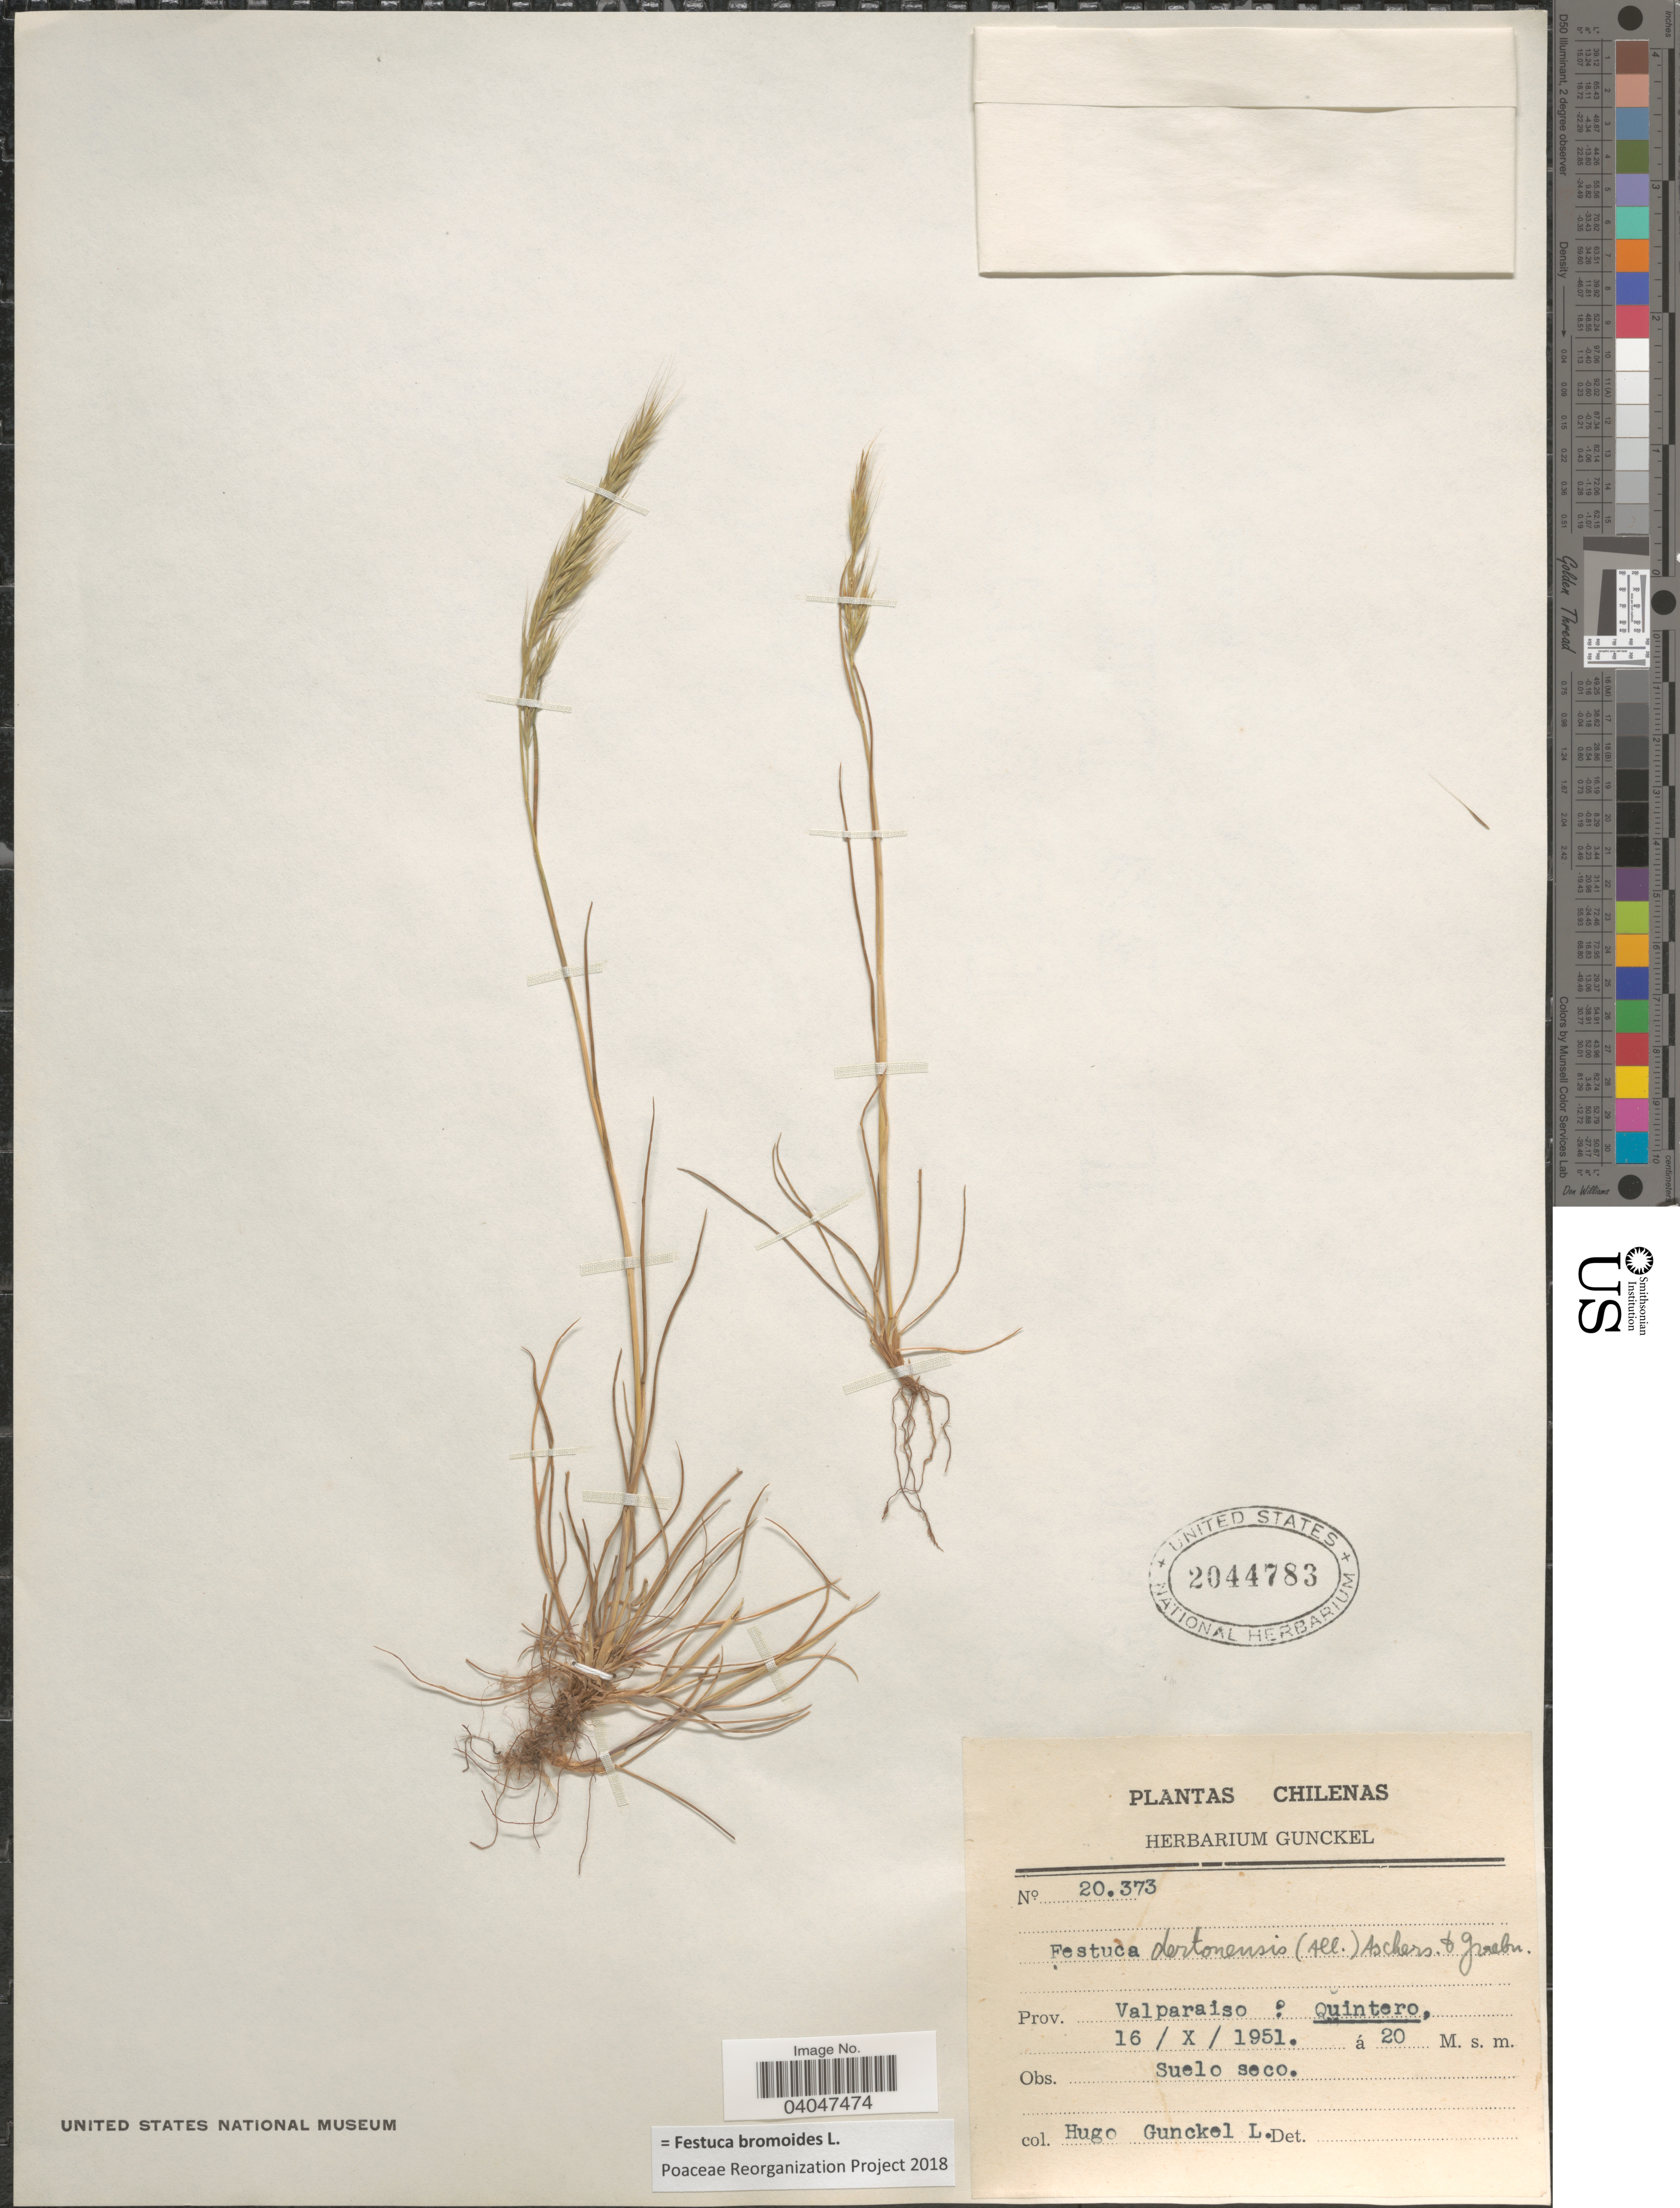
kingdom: Plantae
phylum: Tracheophyta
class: Liliopsida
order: Poales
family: Poaceae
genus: Festuca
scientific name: Festuca bromoides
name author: L.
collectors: H. Gunckel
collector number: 20373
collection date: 1951-10-16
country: Chile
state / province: Valparaíso (V)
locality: Quintero.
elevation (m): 20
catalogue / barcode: US 2044783